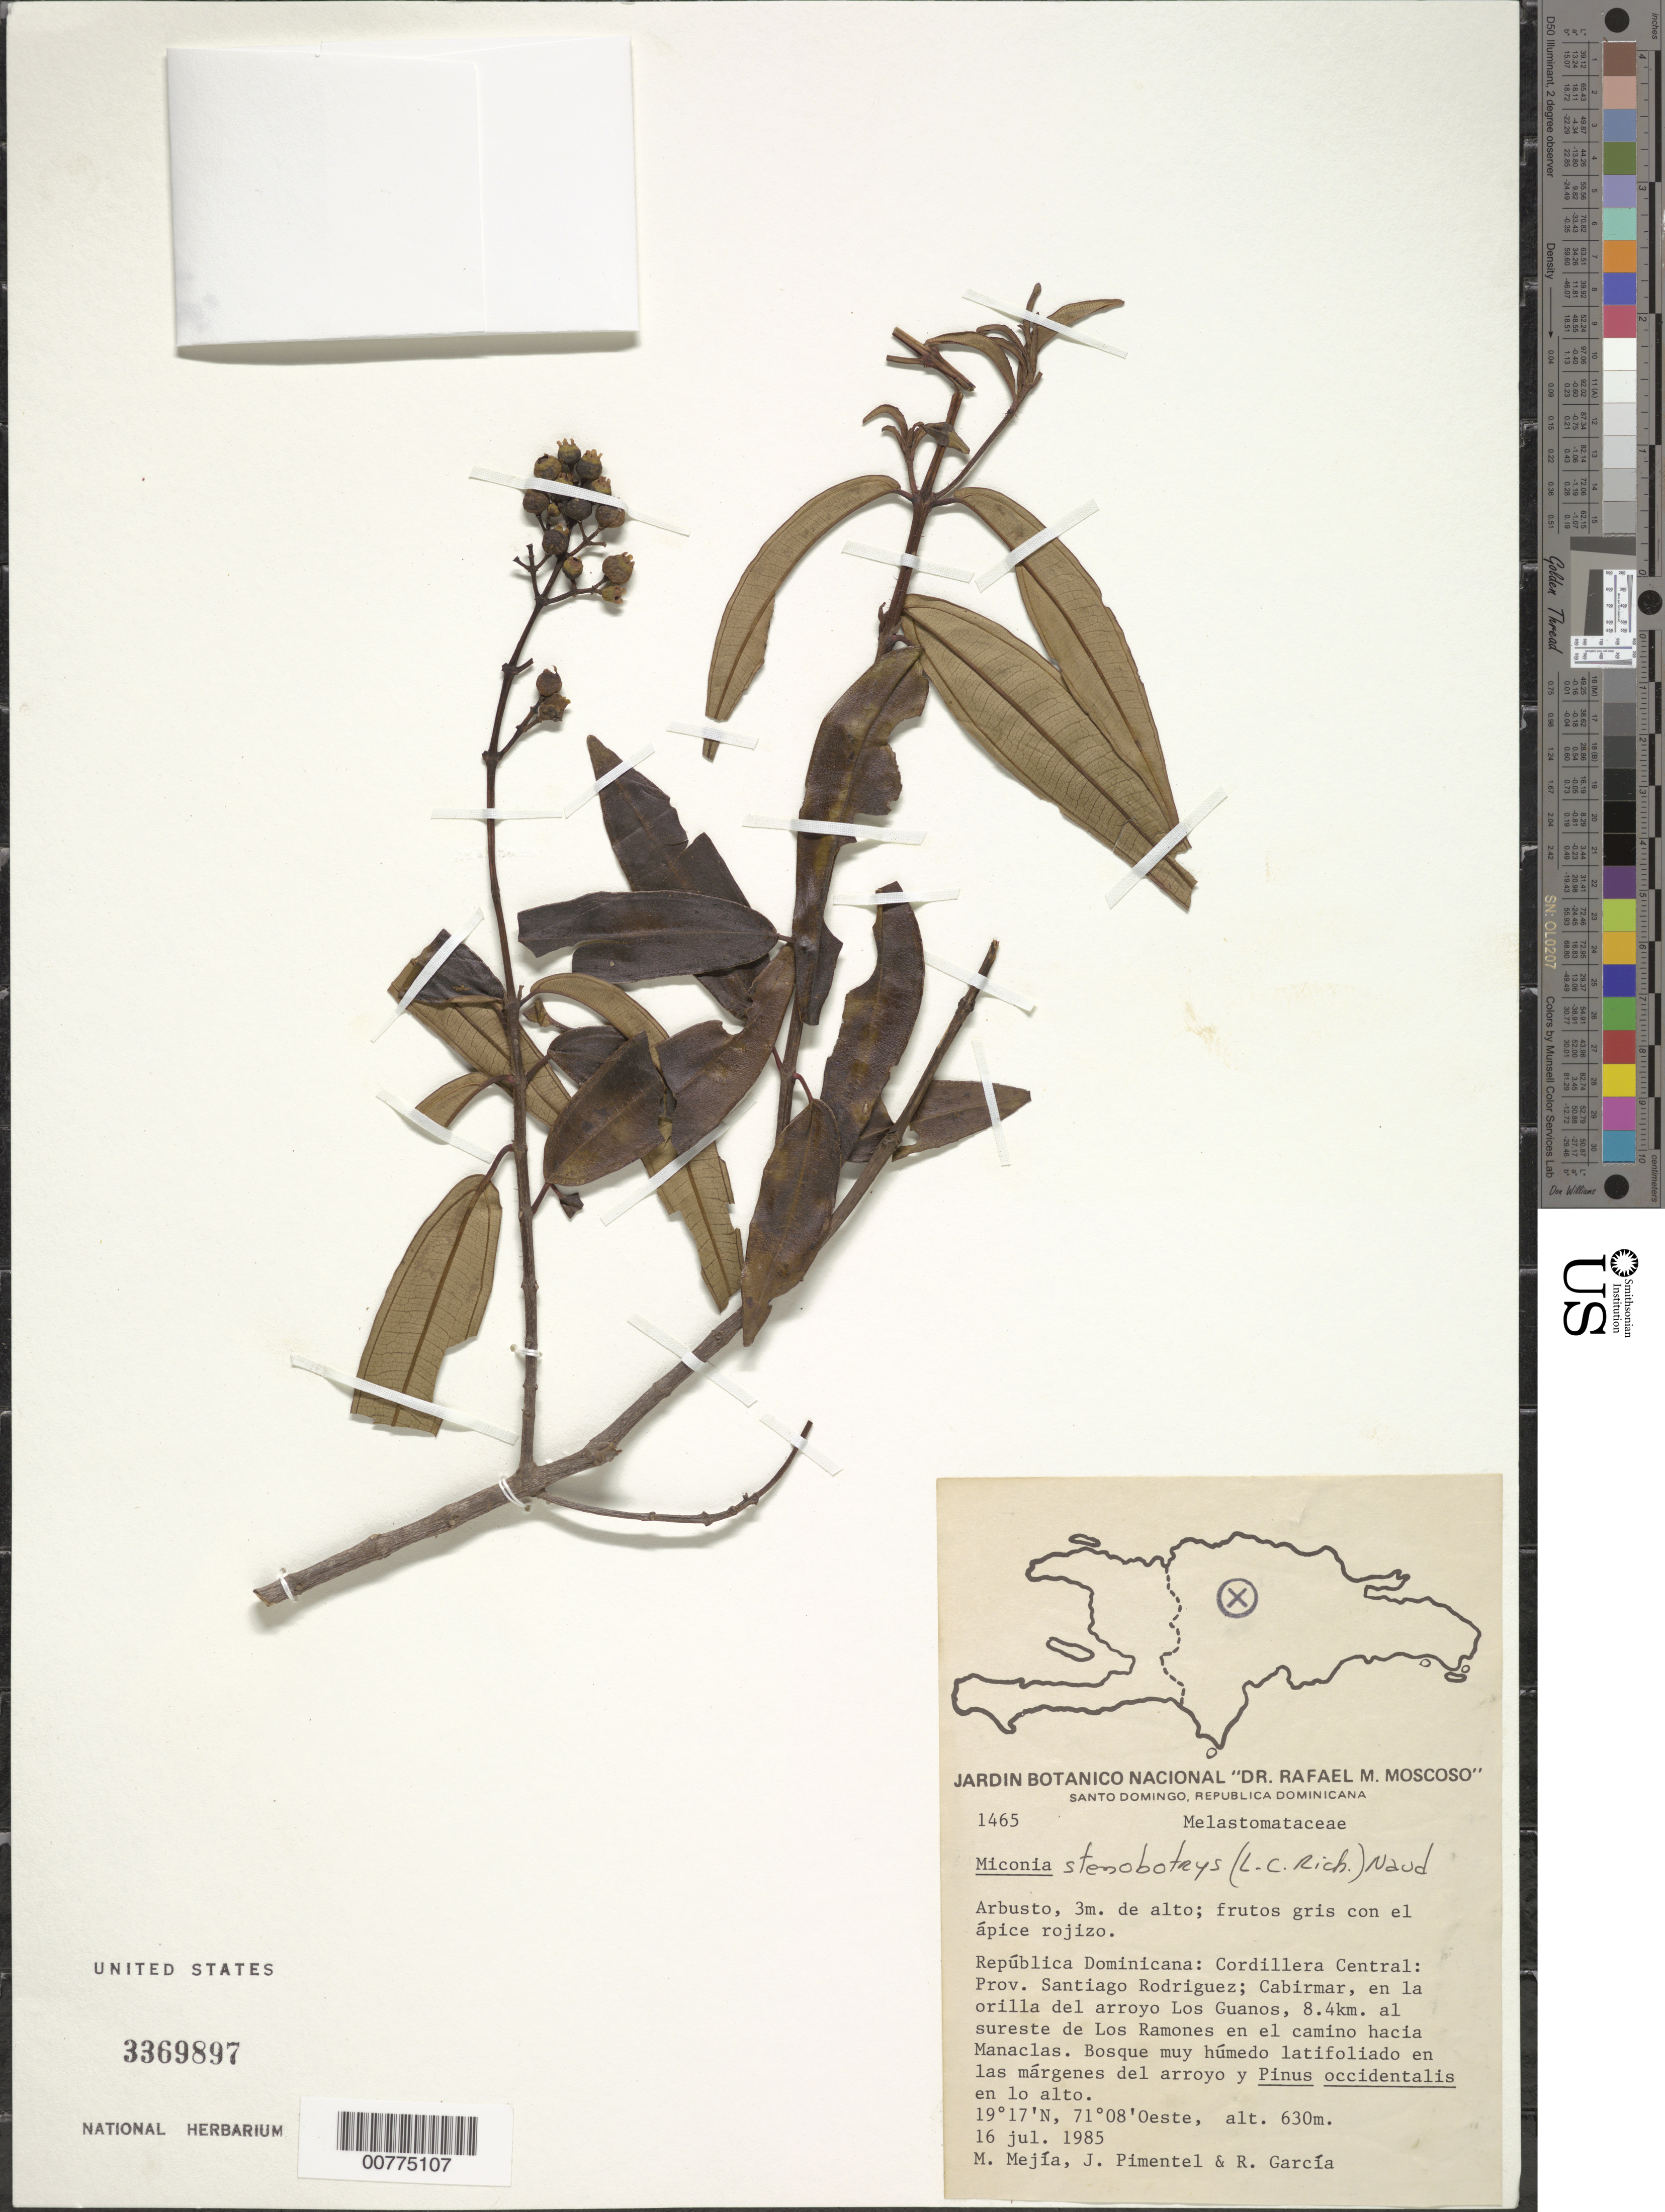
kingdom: Plantae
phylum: Tracheophyta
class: Magnoliopsida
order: Myrtales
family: Melastomataceae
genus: Miconia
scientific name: Miconia stenobotrys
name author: (Rich.) Naudin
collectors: M. Mejia, J. Pimentel & R. G. García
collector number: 1465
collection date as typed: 16 Jul 1985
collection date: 1985-07-16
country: Dominican Republic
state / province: Santiago Rodríguez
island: Hispaniola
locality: Cordillera Central, Cabirmar, in shores of arroyo Los Guanos, 8.4 km southeast of Los Ramones in road to Manaclas.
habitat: Broadleaf and humid forest, in banks of stream and Pinus occidentalis at hight.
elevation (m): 630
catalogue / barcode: US 3369897